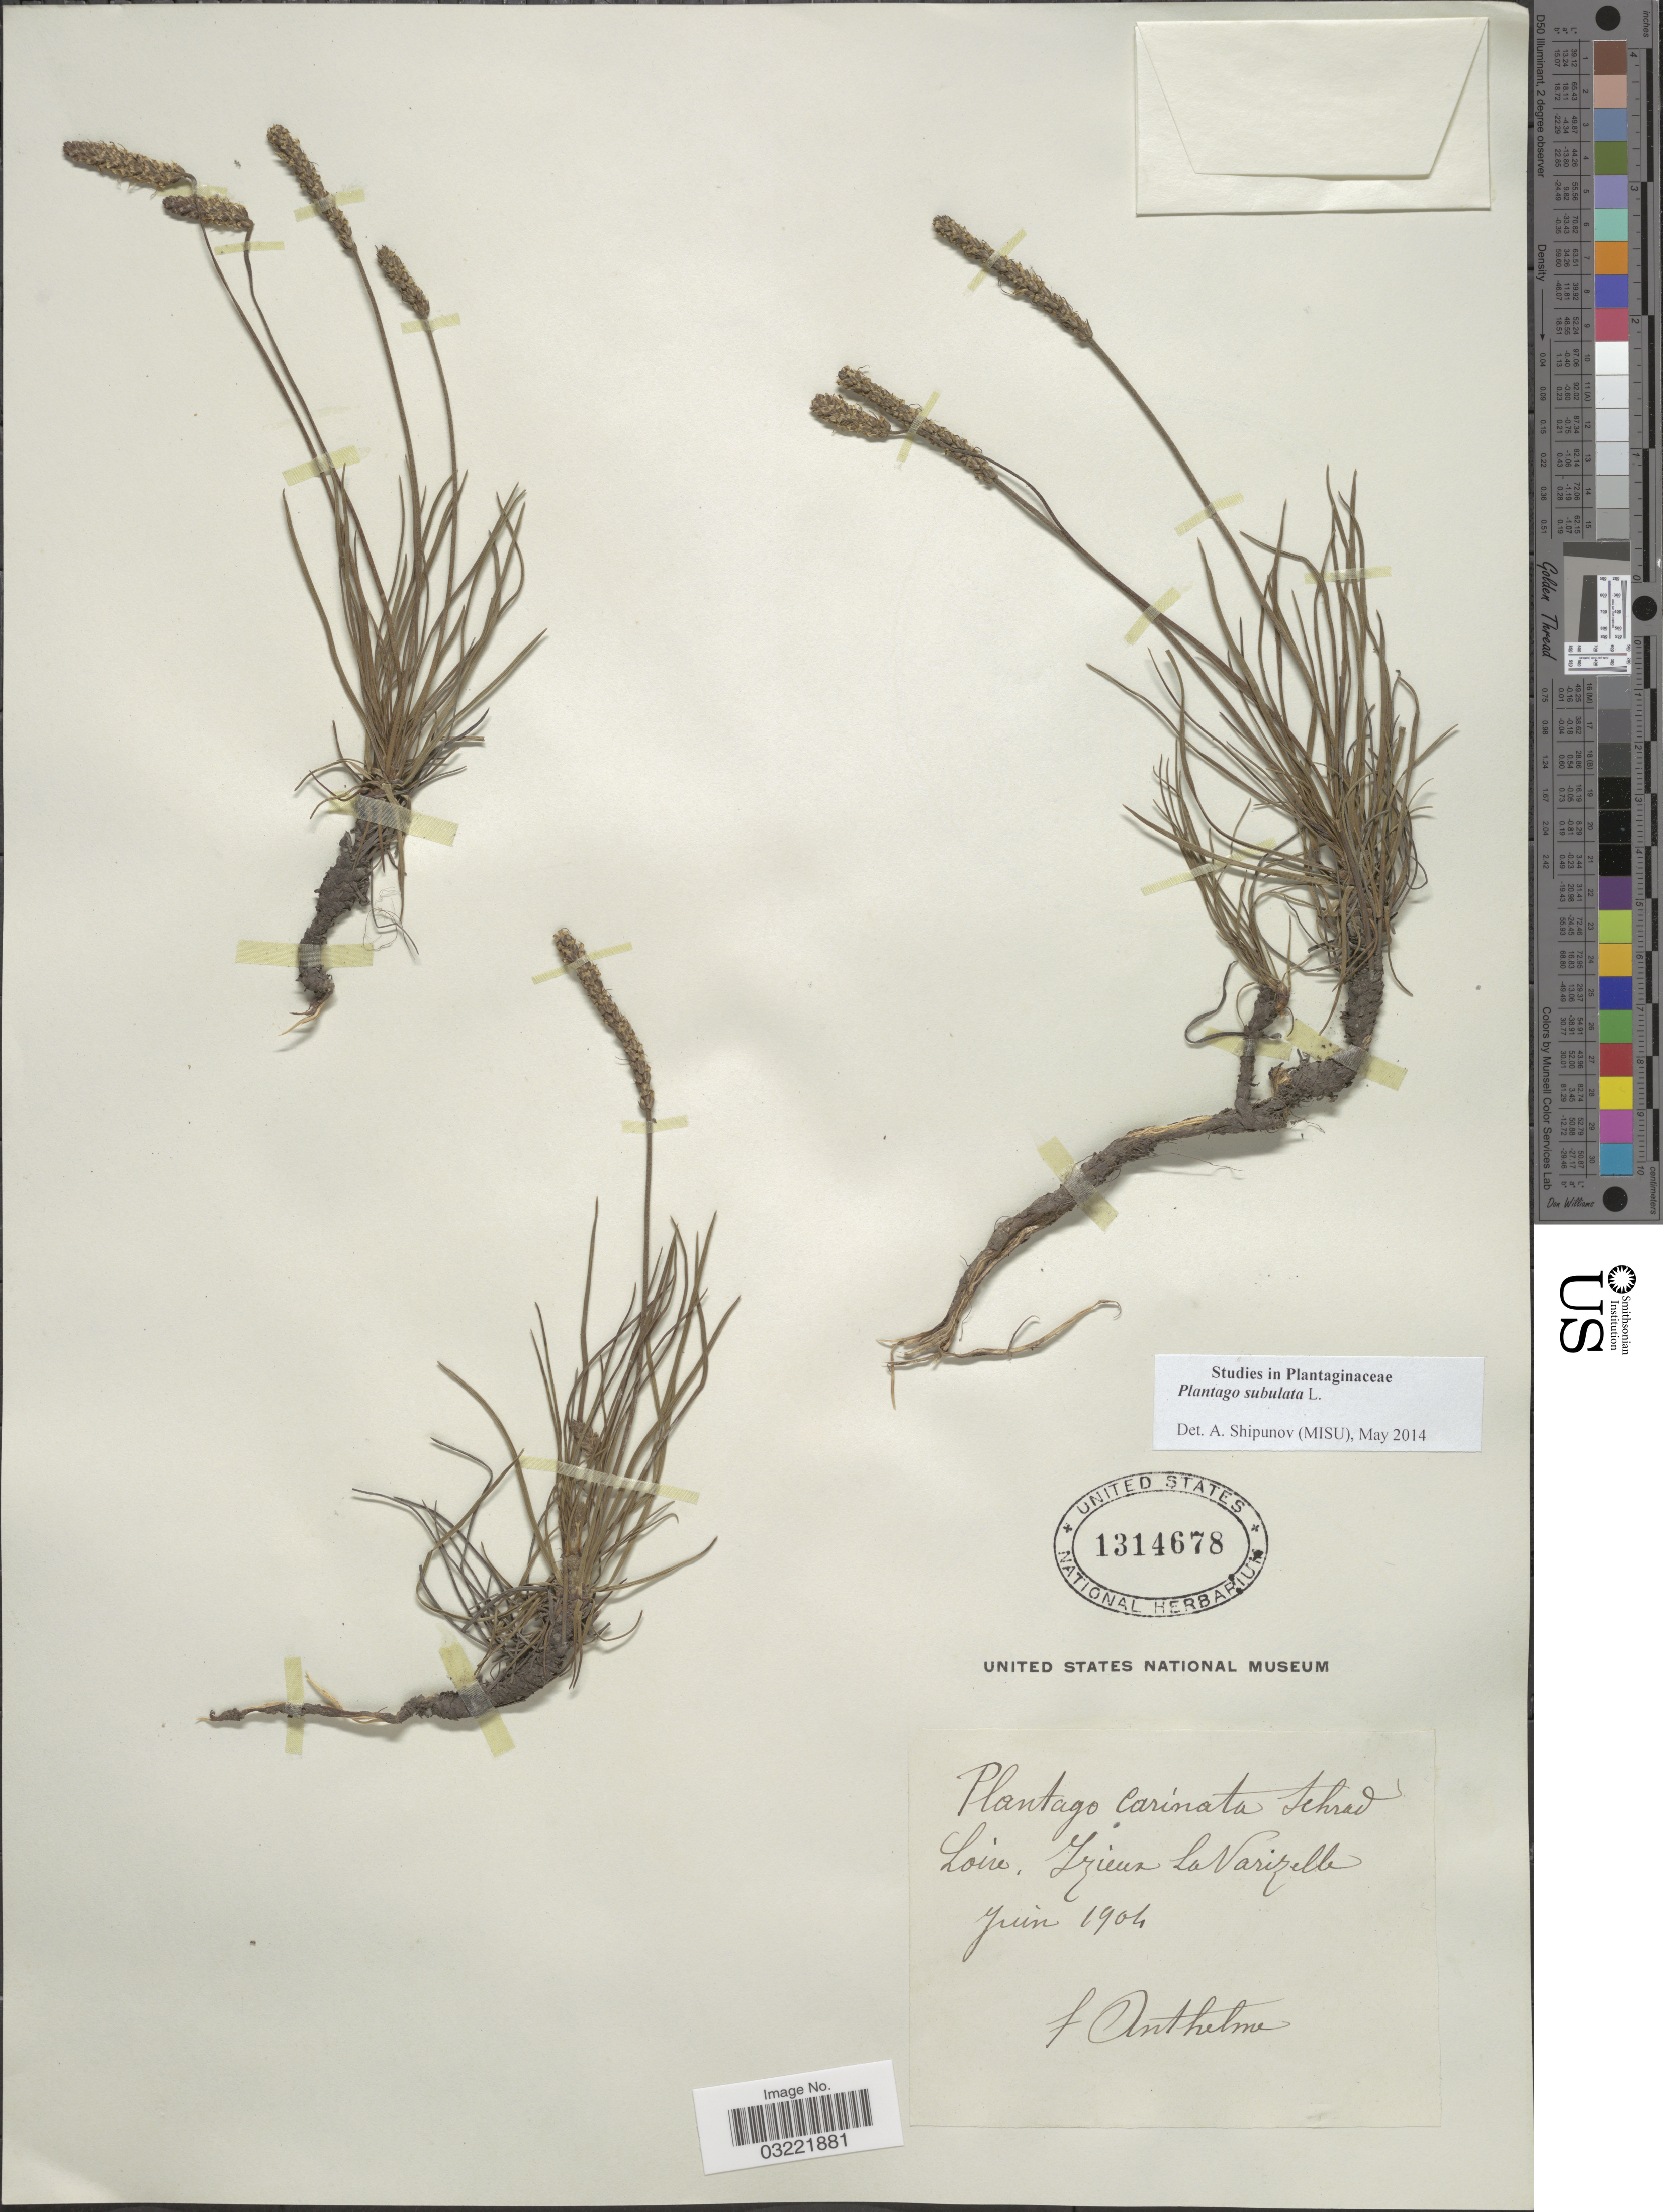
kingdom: Plantae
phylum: Tracheophyta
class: Magnoliopsida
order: Lamiales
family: Plantaginaceae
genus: Plantago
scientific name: Plantago subulata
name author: L.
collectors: F. Anthelme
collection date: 1904-06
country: France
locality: Loire, Izieux La Varizelle.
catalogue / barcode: US 1314678